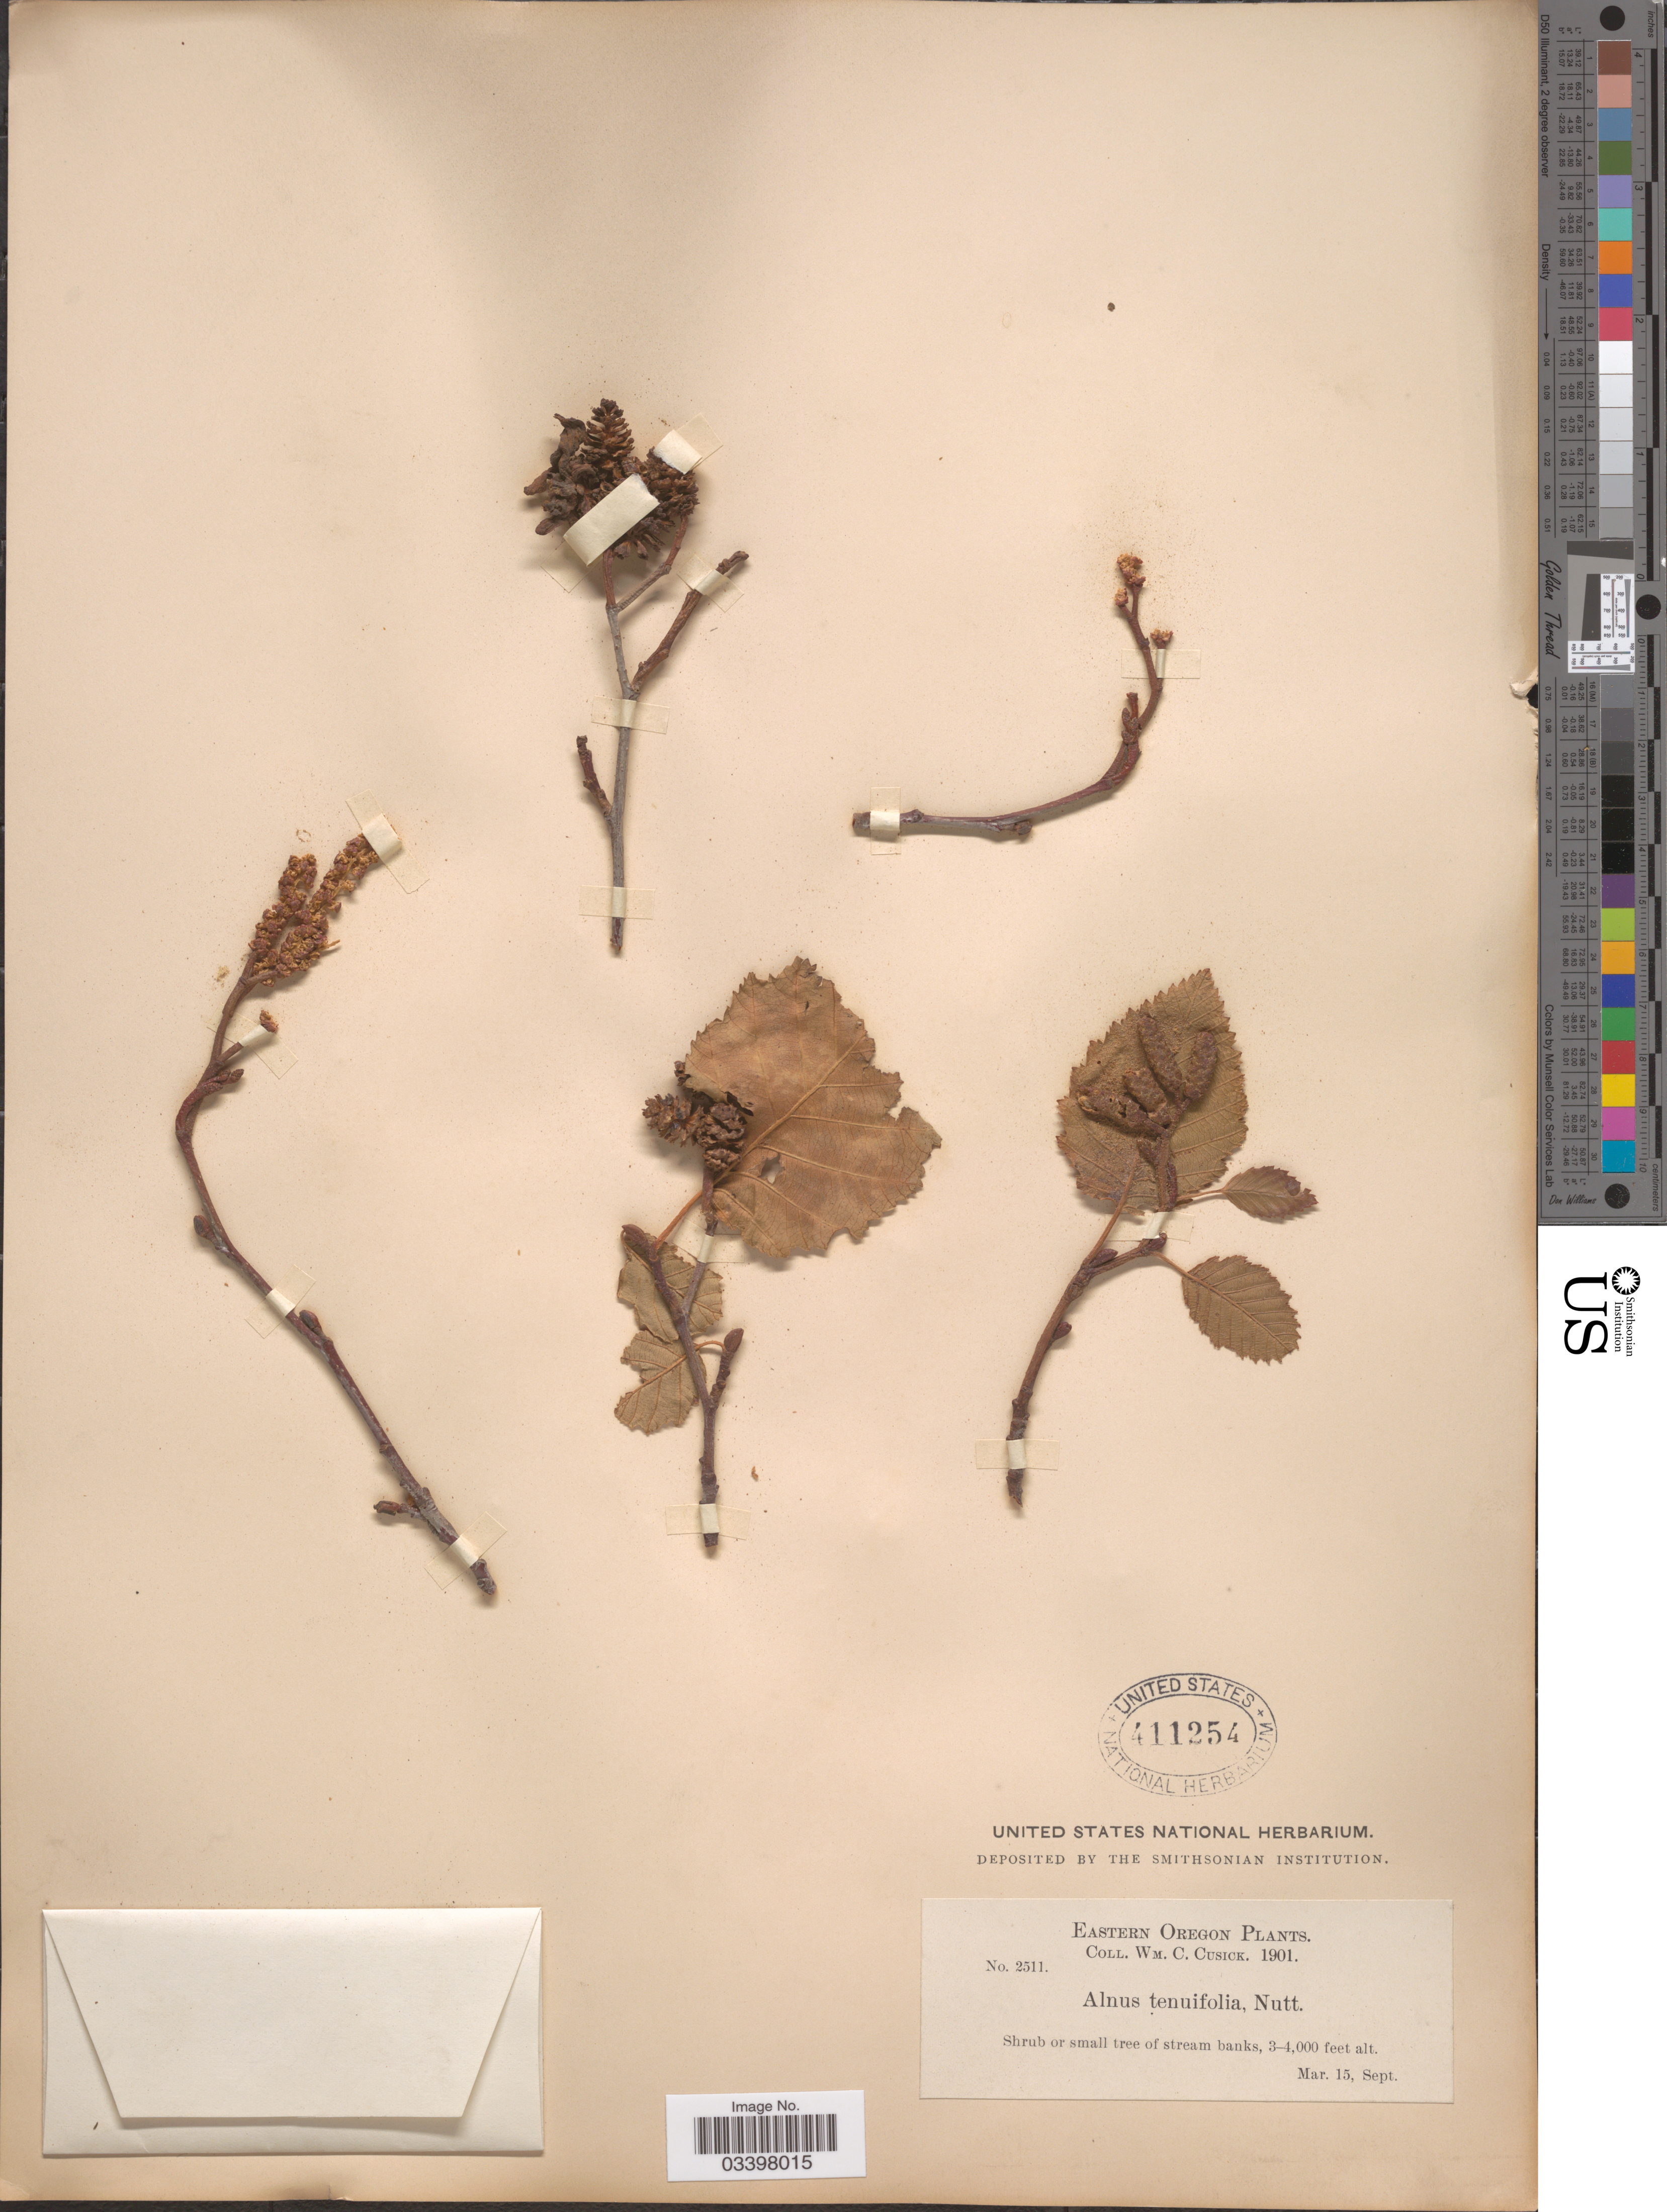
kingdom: Plantae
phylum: Tracheophyta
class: Magnoliopsida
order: Fagales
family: Betulaceae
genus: Alnus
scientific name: Alnus incana subsp. tenuifolia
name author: (Nutt.) Breitung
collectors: W. C. Cusick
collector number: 2511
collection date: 1901-03-15/1901-09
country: United States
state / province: Oregon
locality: Eastern Oregon.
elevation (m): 914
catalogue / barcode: US 411254